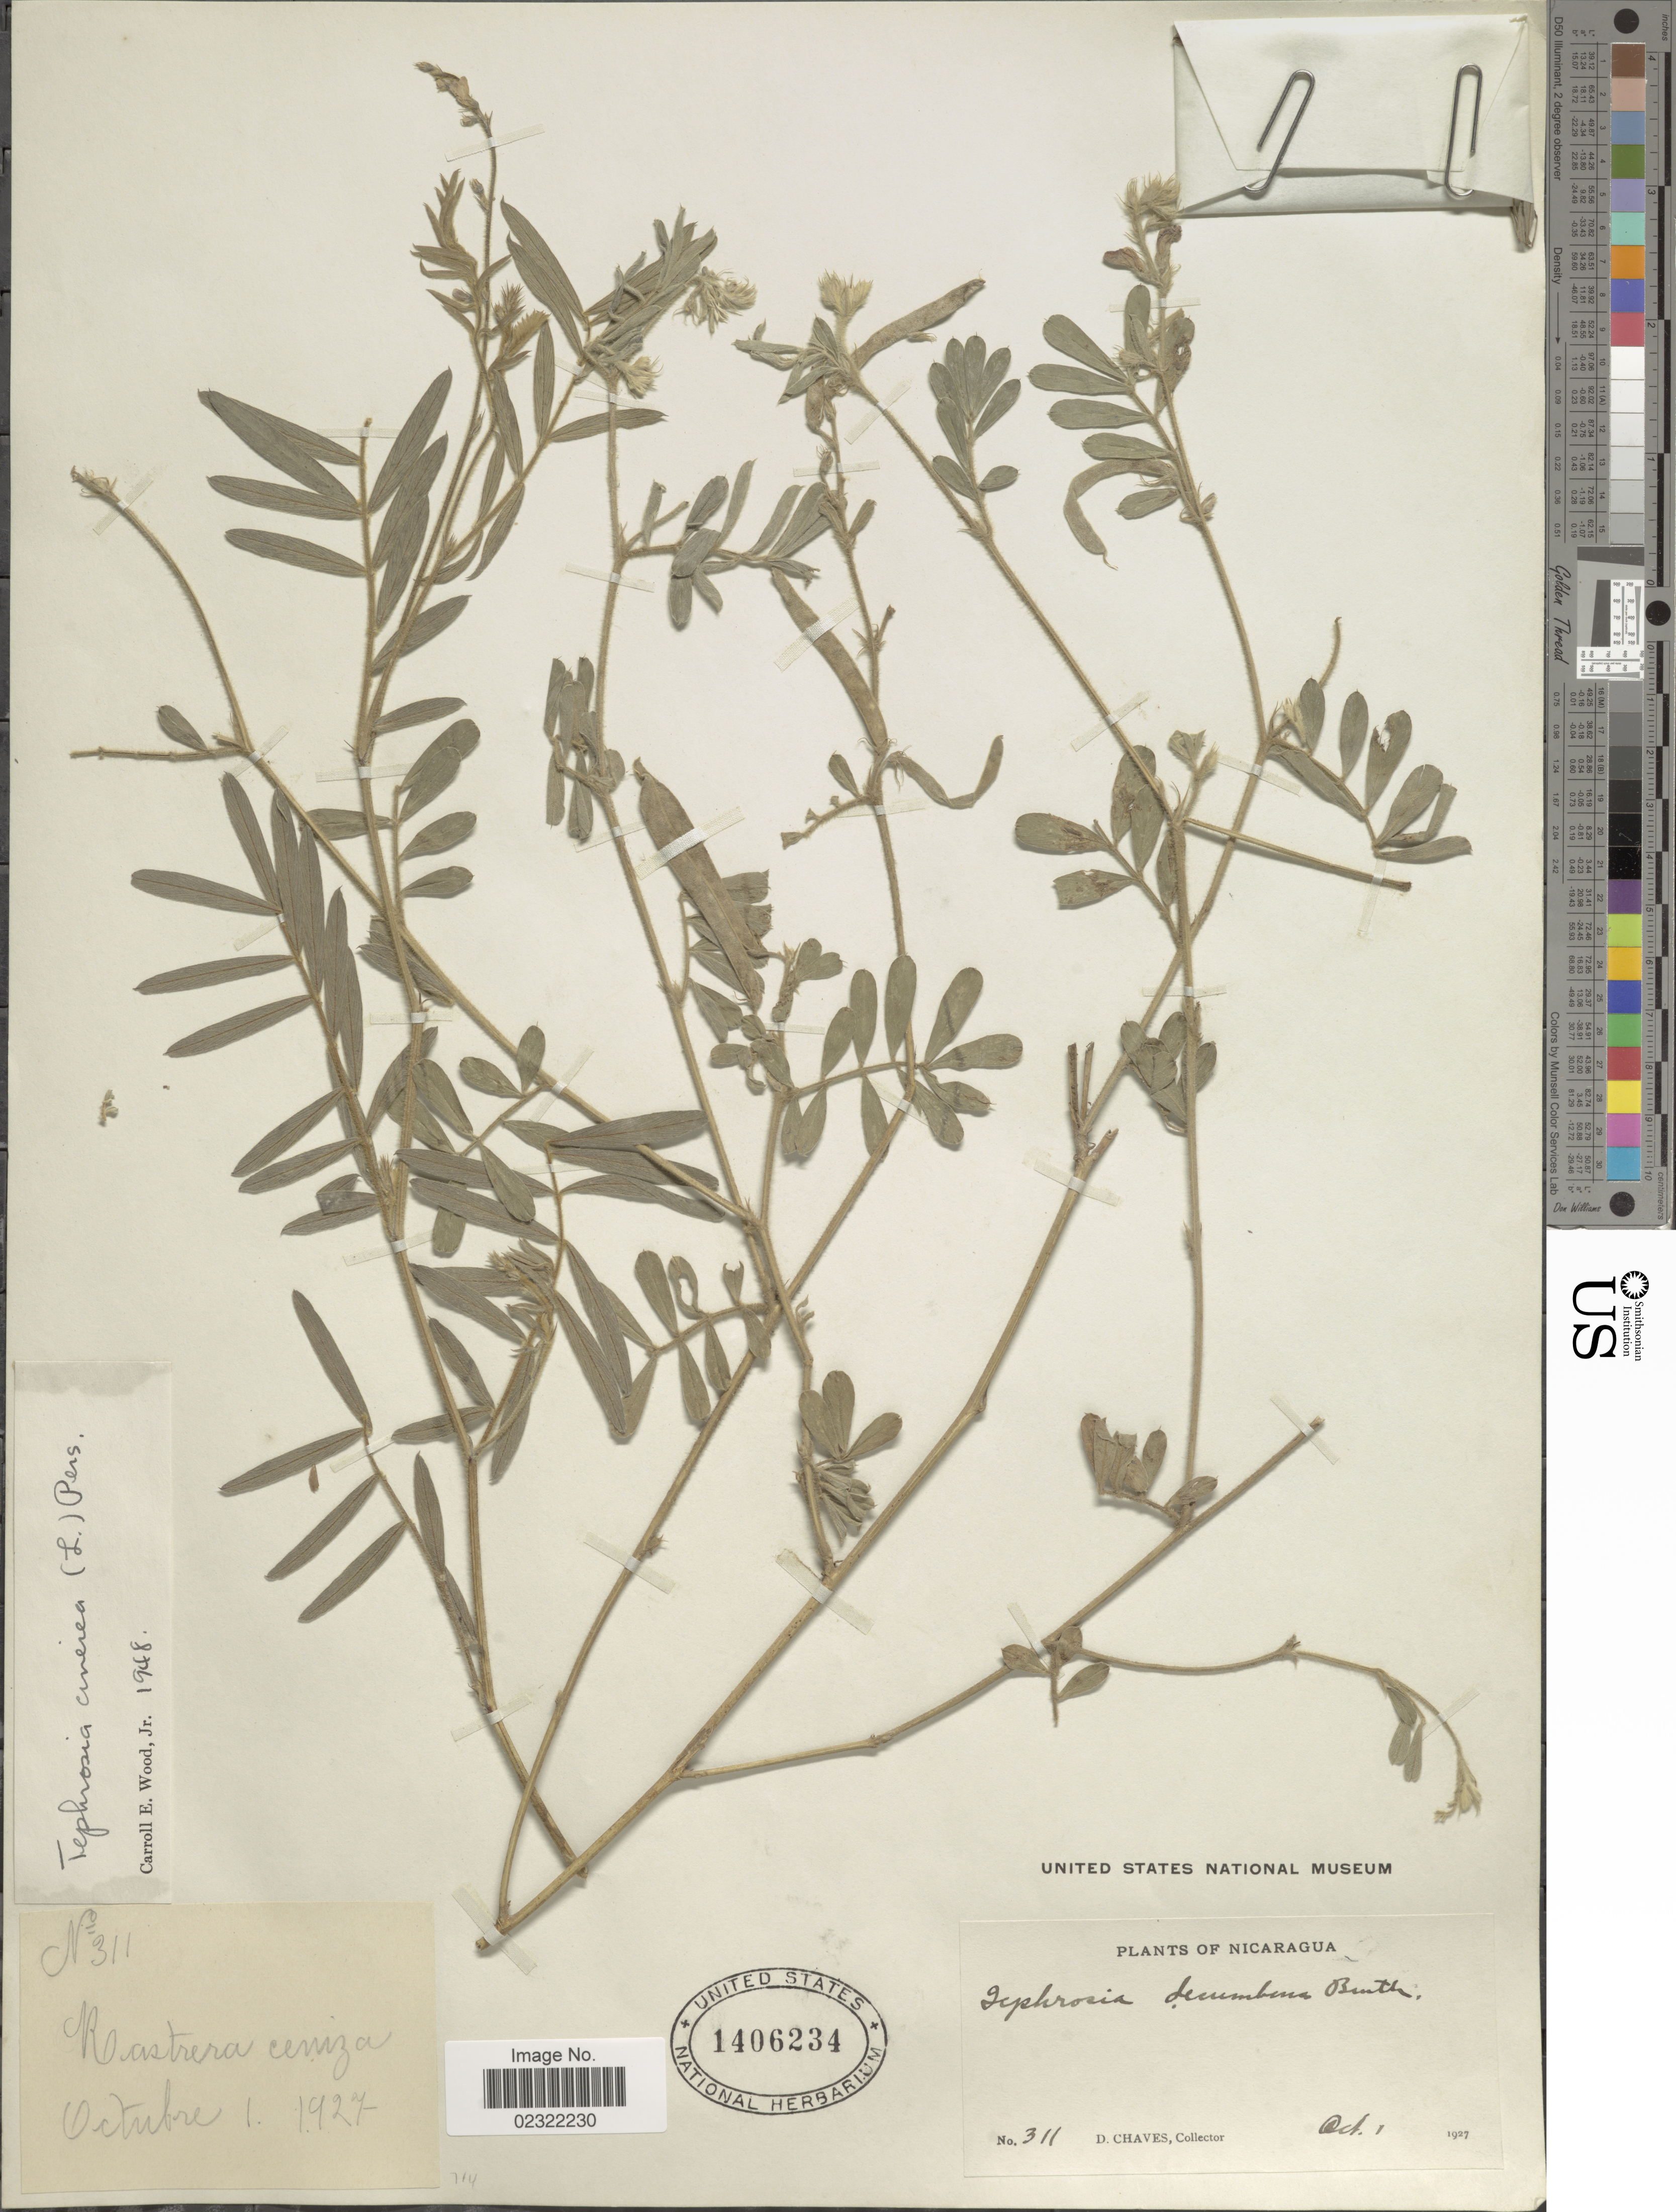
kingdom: Plantae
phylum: Tracheophyta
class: Magnoliopsida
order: Fabales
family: Fabaceae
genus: Tephrosia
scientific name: Tephrosia cinerea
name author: (L.) Pers.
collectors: D. Chaves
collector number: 311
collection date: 1927-10-01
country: Nicaragua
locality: Nicaragua.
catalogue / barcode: US 1406234